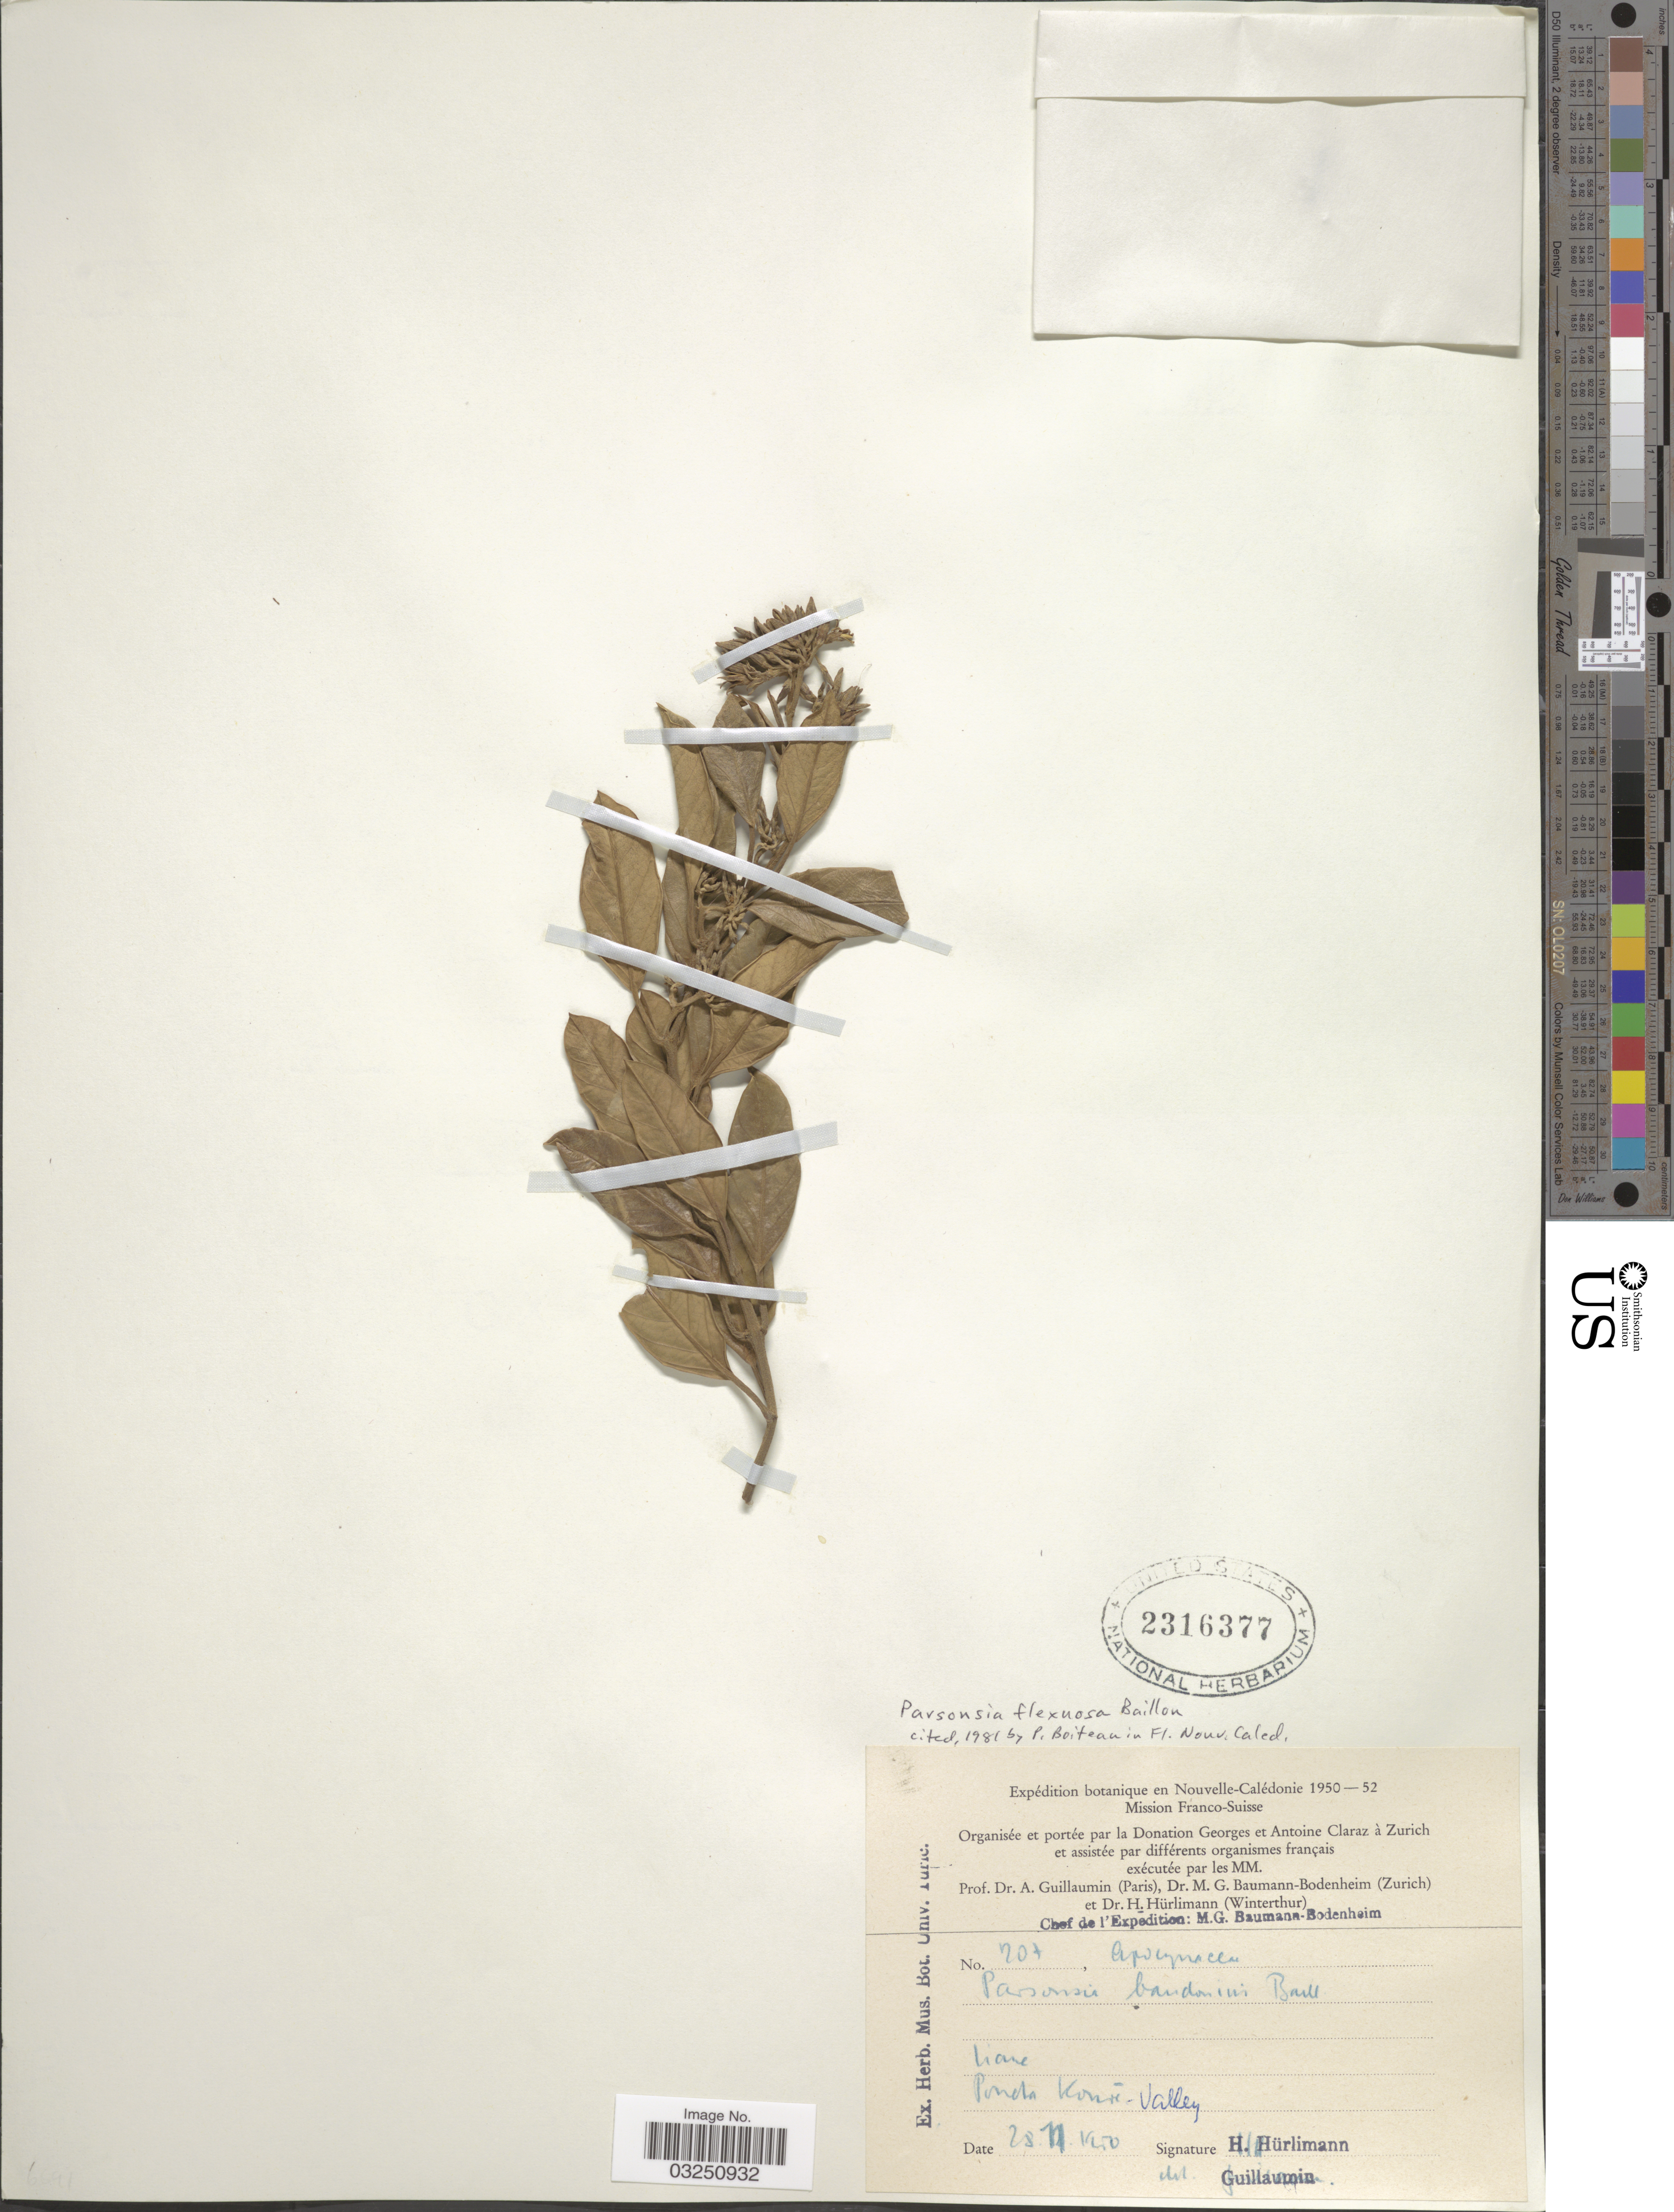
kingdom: Plantae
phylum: Tracheophyta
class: Magnoliopsida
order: Myrtales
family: Lythraceae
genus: Parsonsia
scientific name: Parsonsia flexuosa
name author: Baill.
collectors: H. Hürlimann & A. Guillaumin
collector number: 207*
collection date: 1950-11-25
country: New Caledonia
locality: Nouvelle-Calédonie. Ponda Konte Valley.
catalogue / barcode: US 2316377